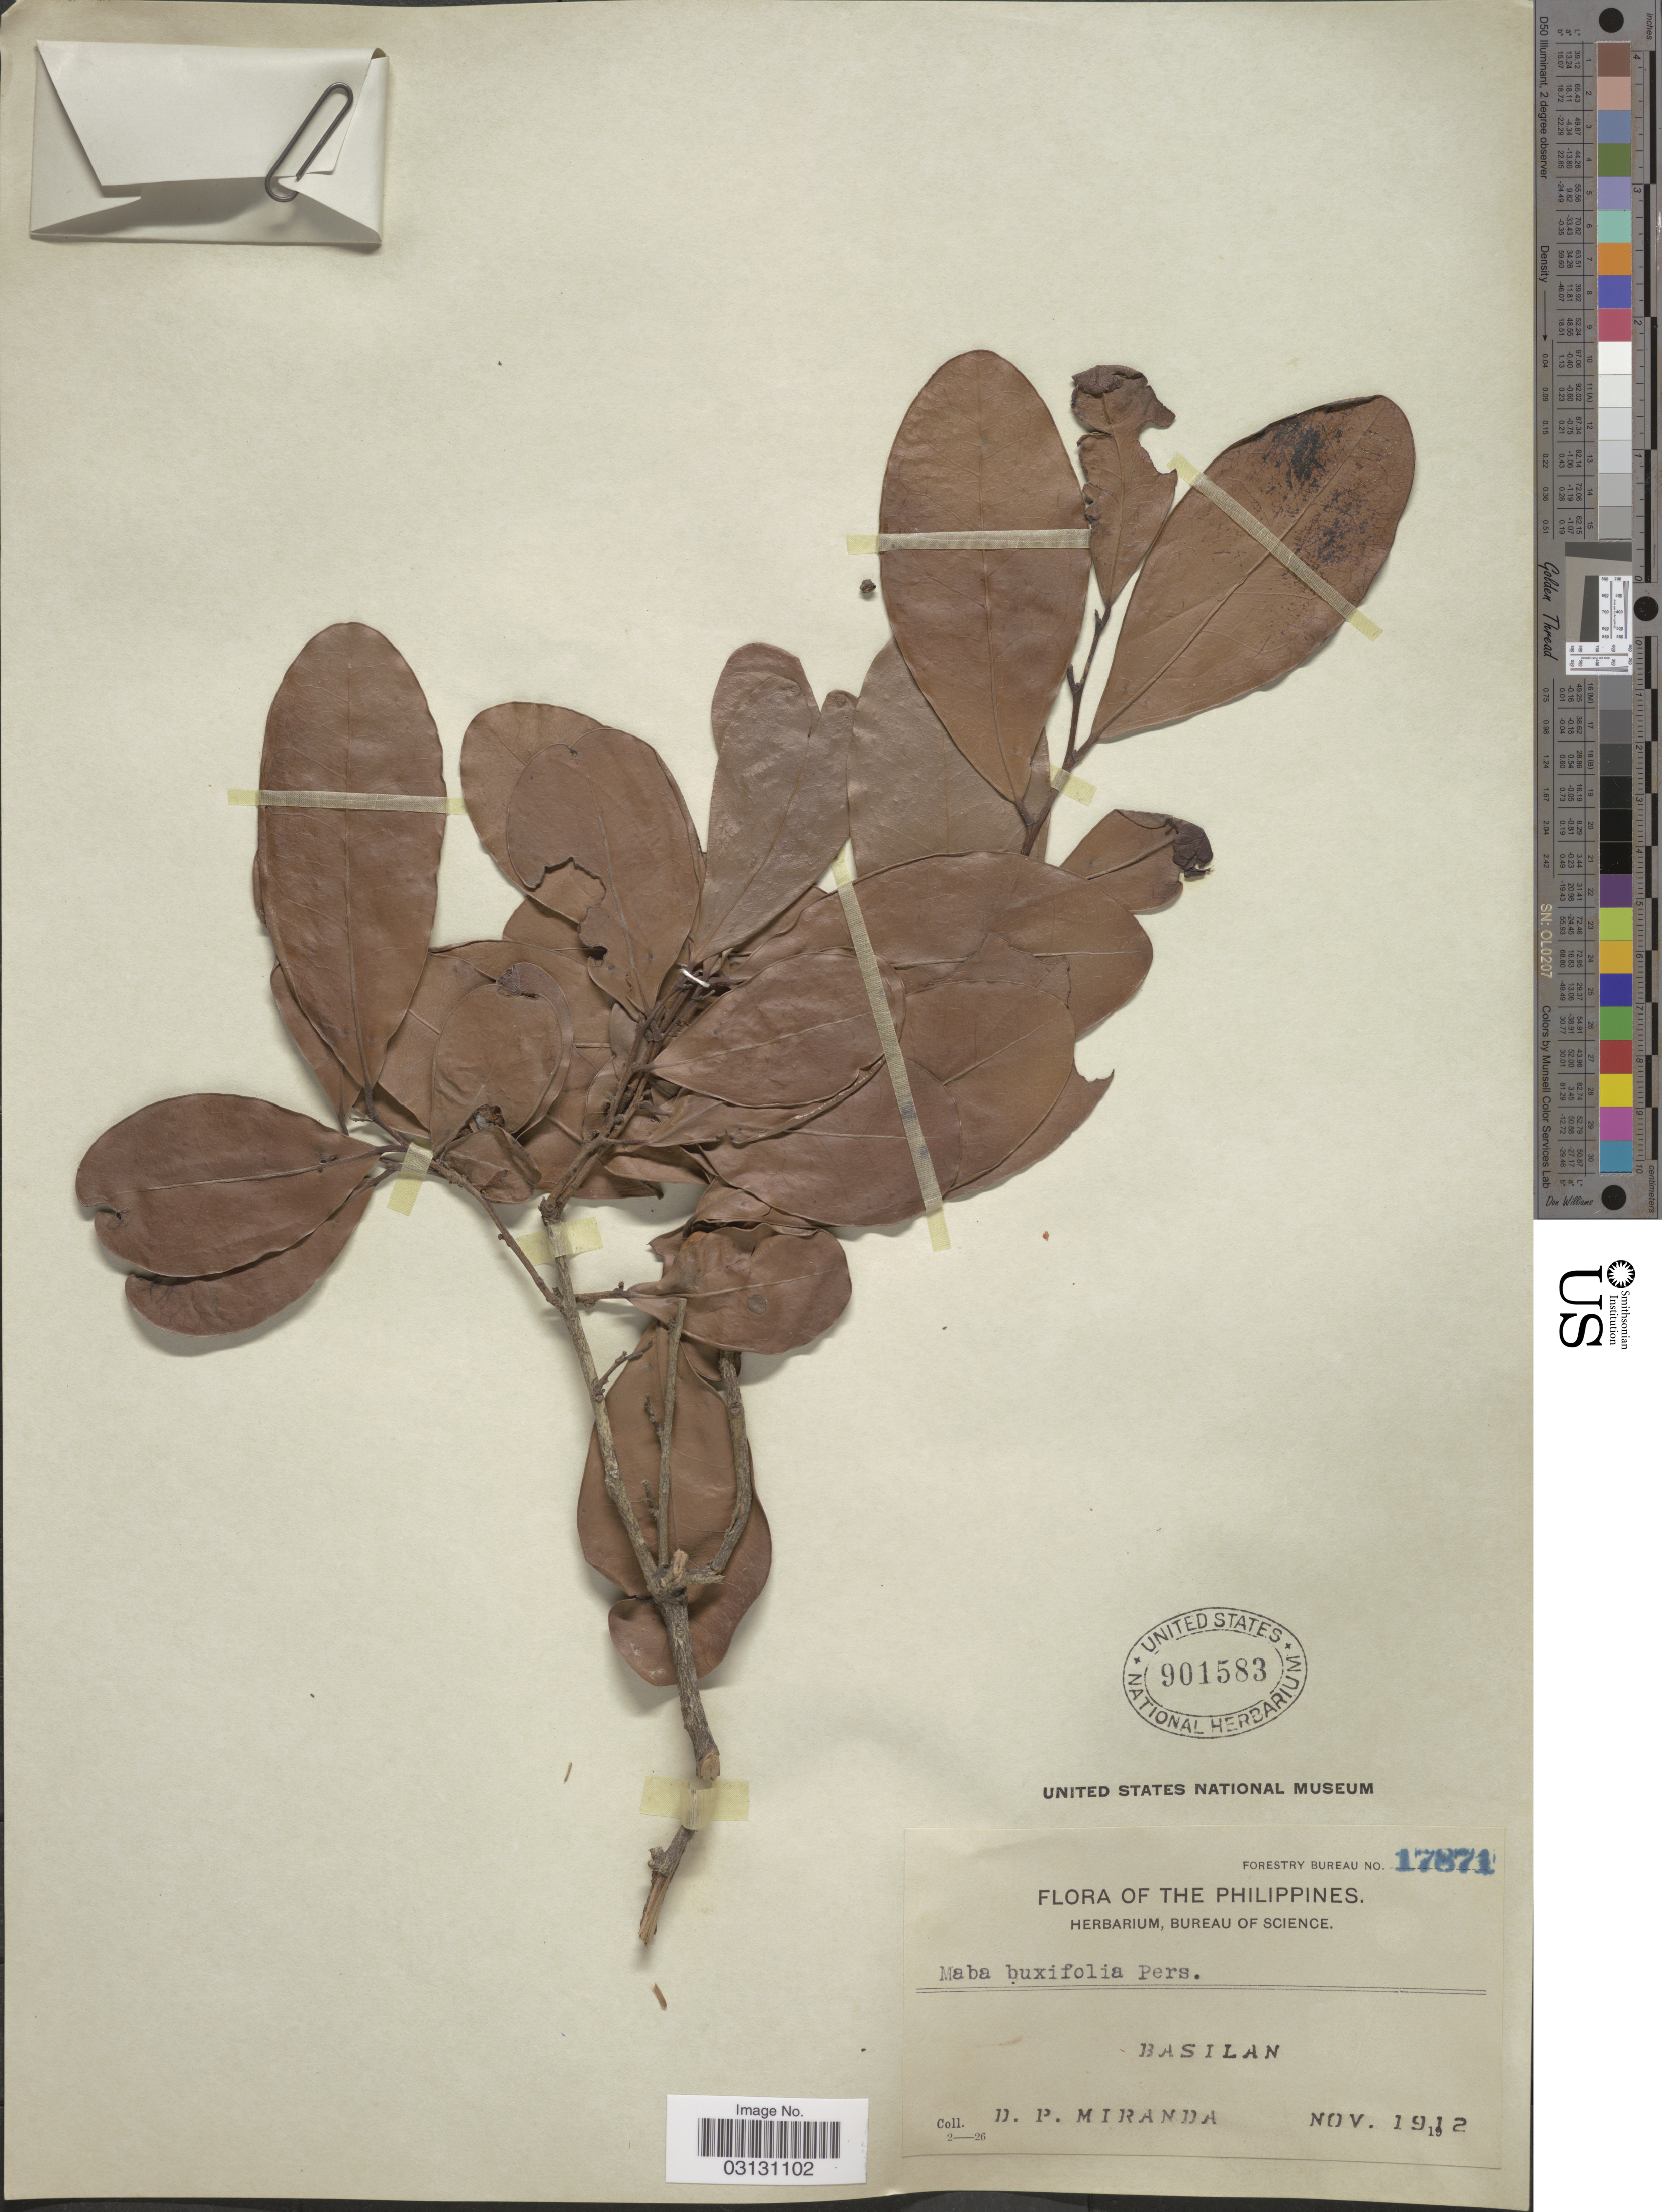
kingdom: Plantae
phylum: Tracheophyta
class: Magnoliopsida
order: Ericales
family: Ebenaceae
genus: Diospyros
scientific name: Diospyros ferrea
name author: (Willd.) Bakh.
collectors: D. P. Miranda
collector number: Forestry Bureau 17871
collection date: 1912-11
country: Philippines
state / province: Muslim Mindanao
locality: Basilan.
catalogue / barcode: US 901583